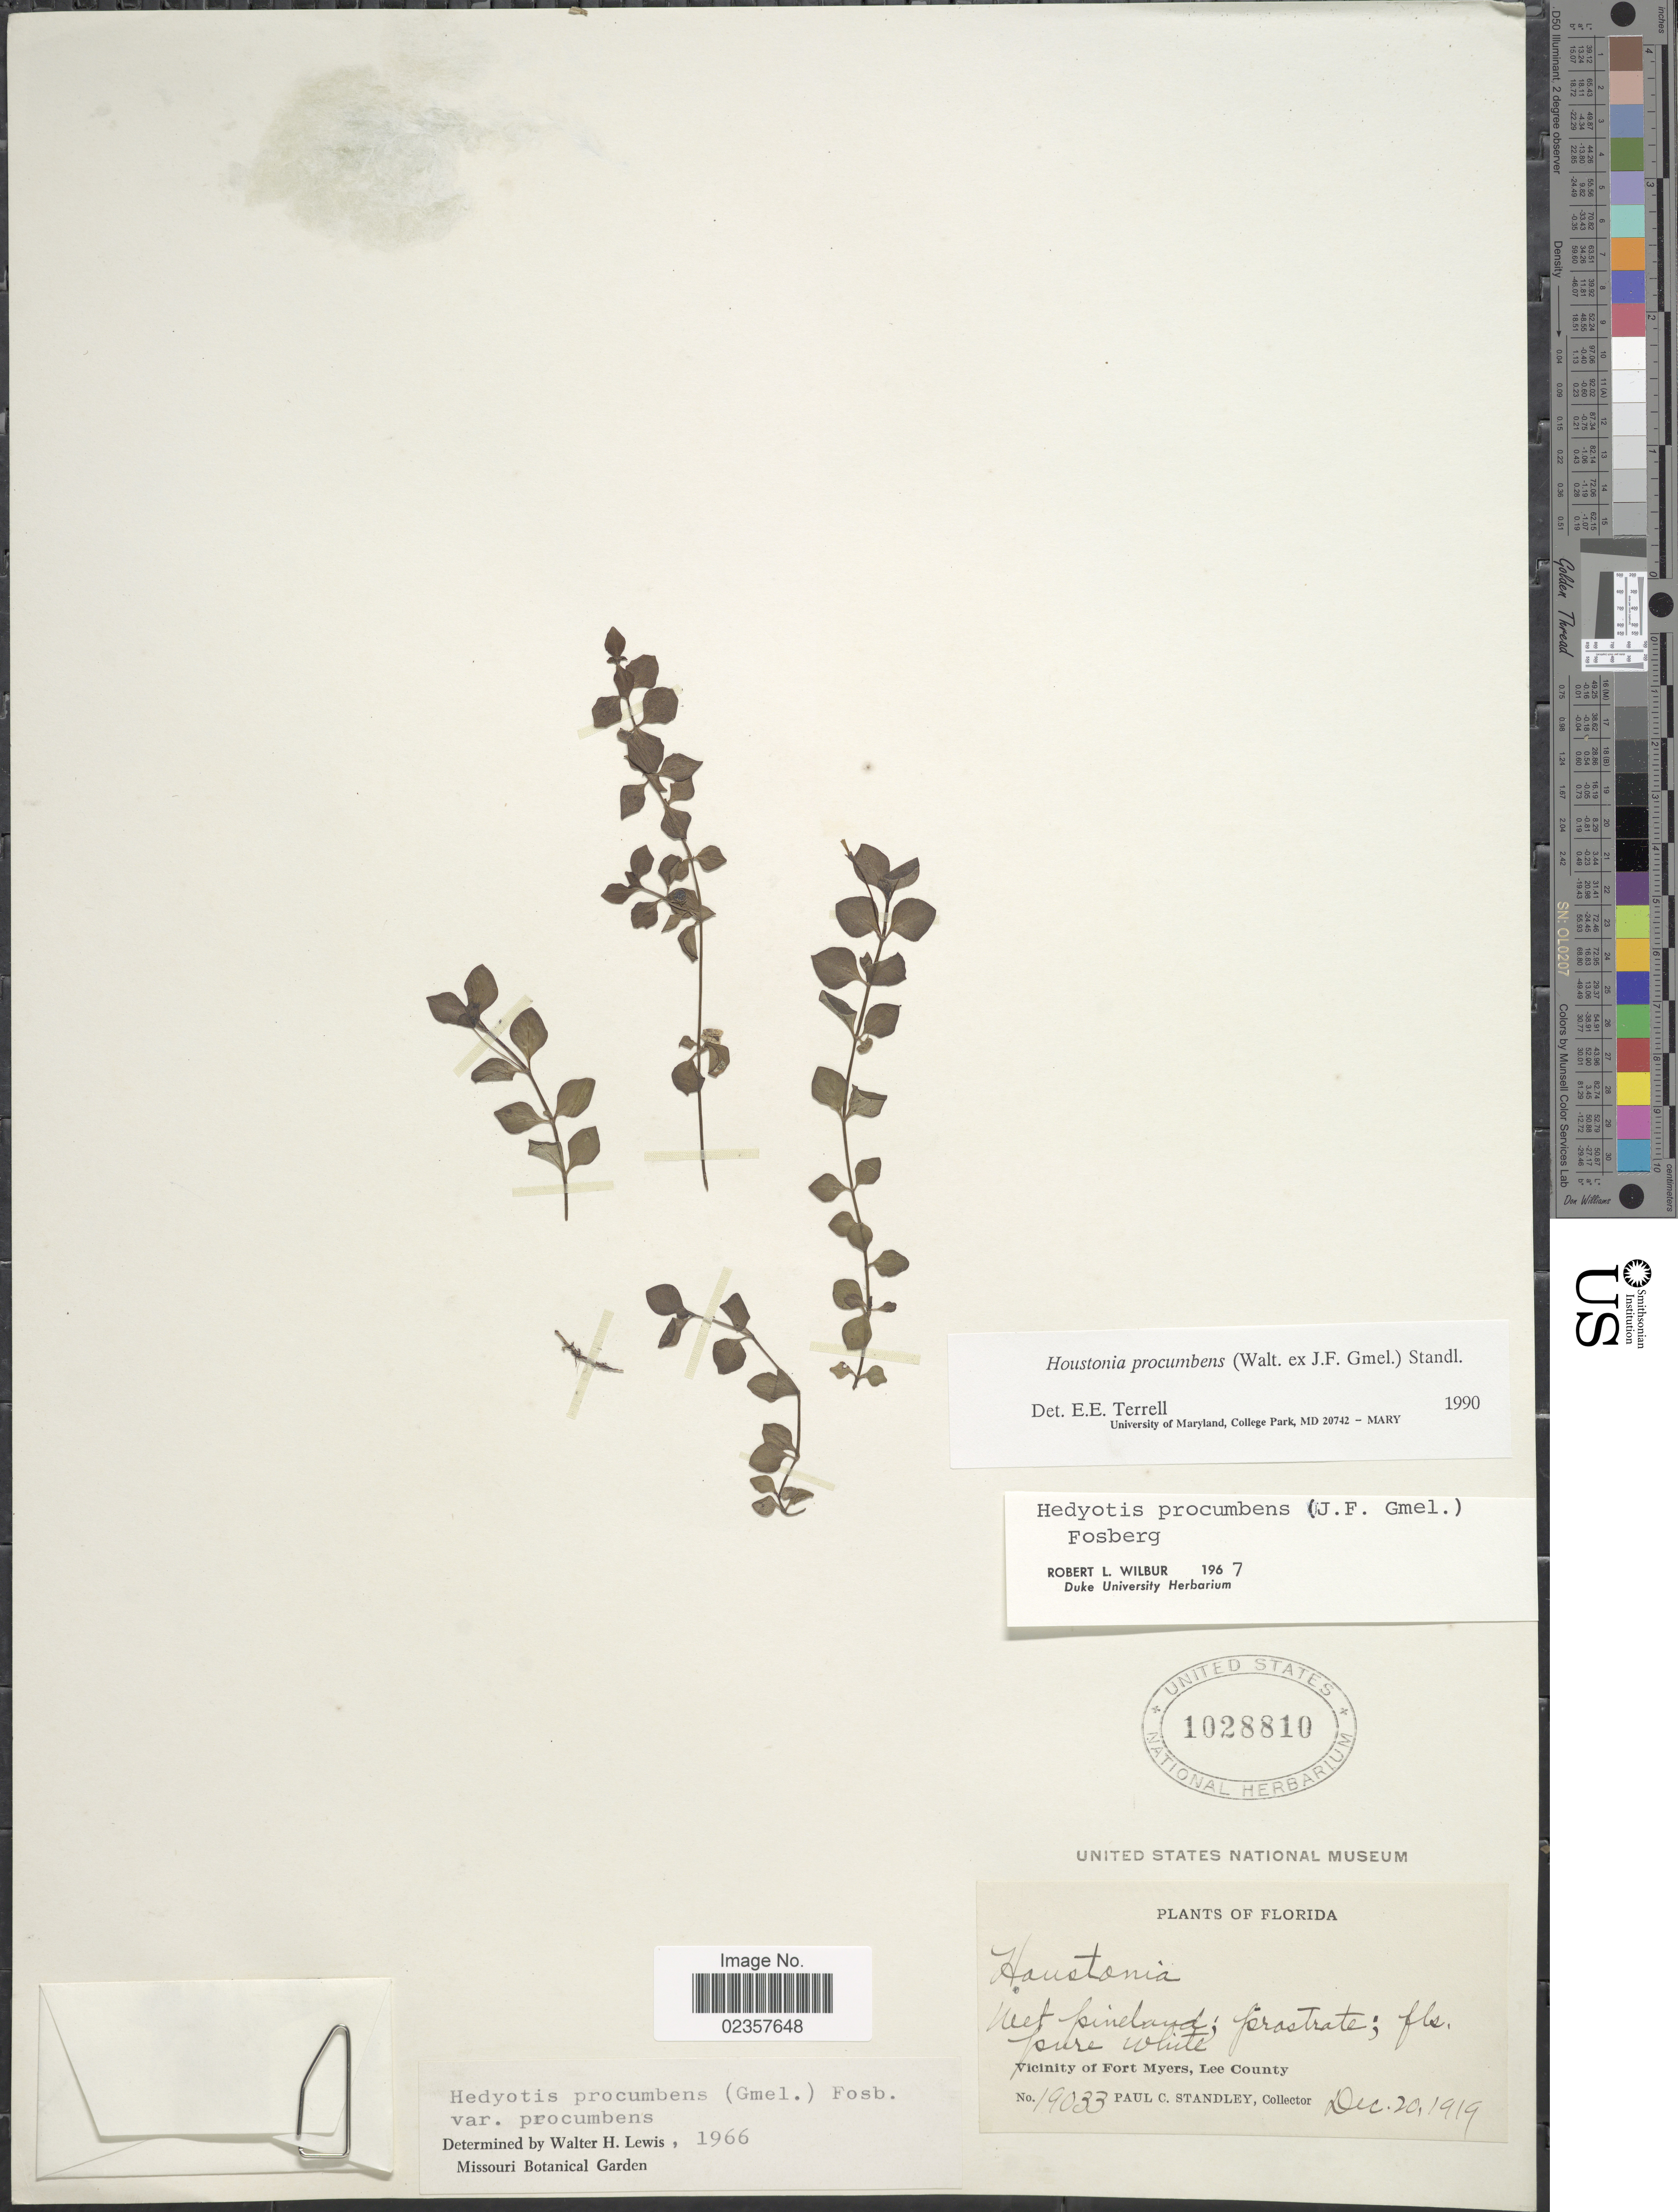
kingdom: Plantae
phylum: Tracheophyta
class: Magnoliopsida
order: Gentianales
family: Rubiaceae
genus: Houstonia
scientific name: Houstonia procumbens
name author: (Walter ex J.F. Gmel.) Standl.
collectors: P. C. Standley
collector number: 19033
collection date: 1919-12-20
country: United States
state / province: Florida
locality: Florida. Wet pineland. Vicinity of Fort Myers, Lee County.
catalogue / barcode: US 1028810